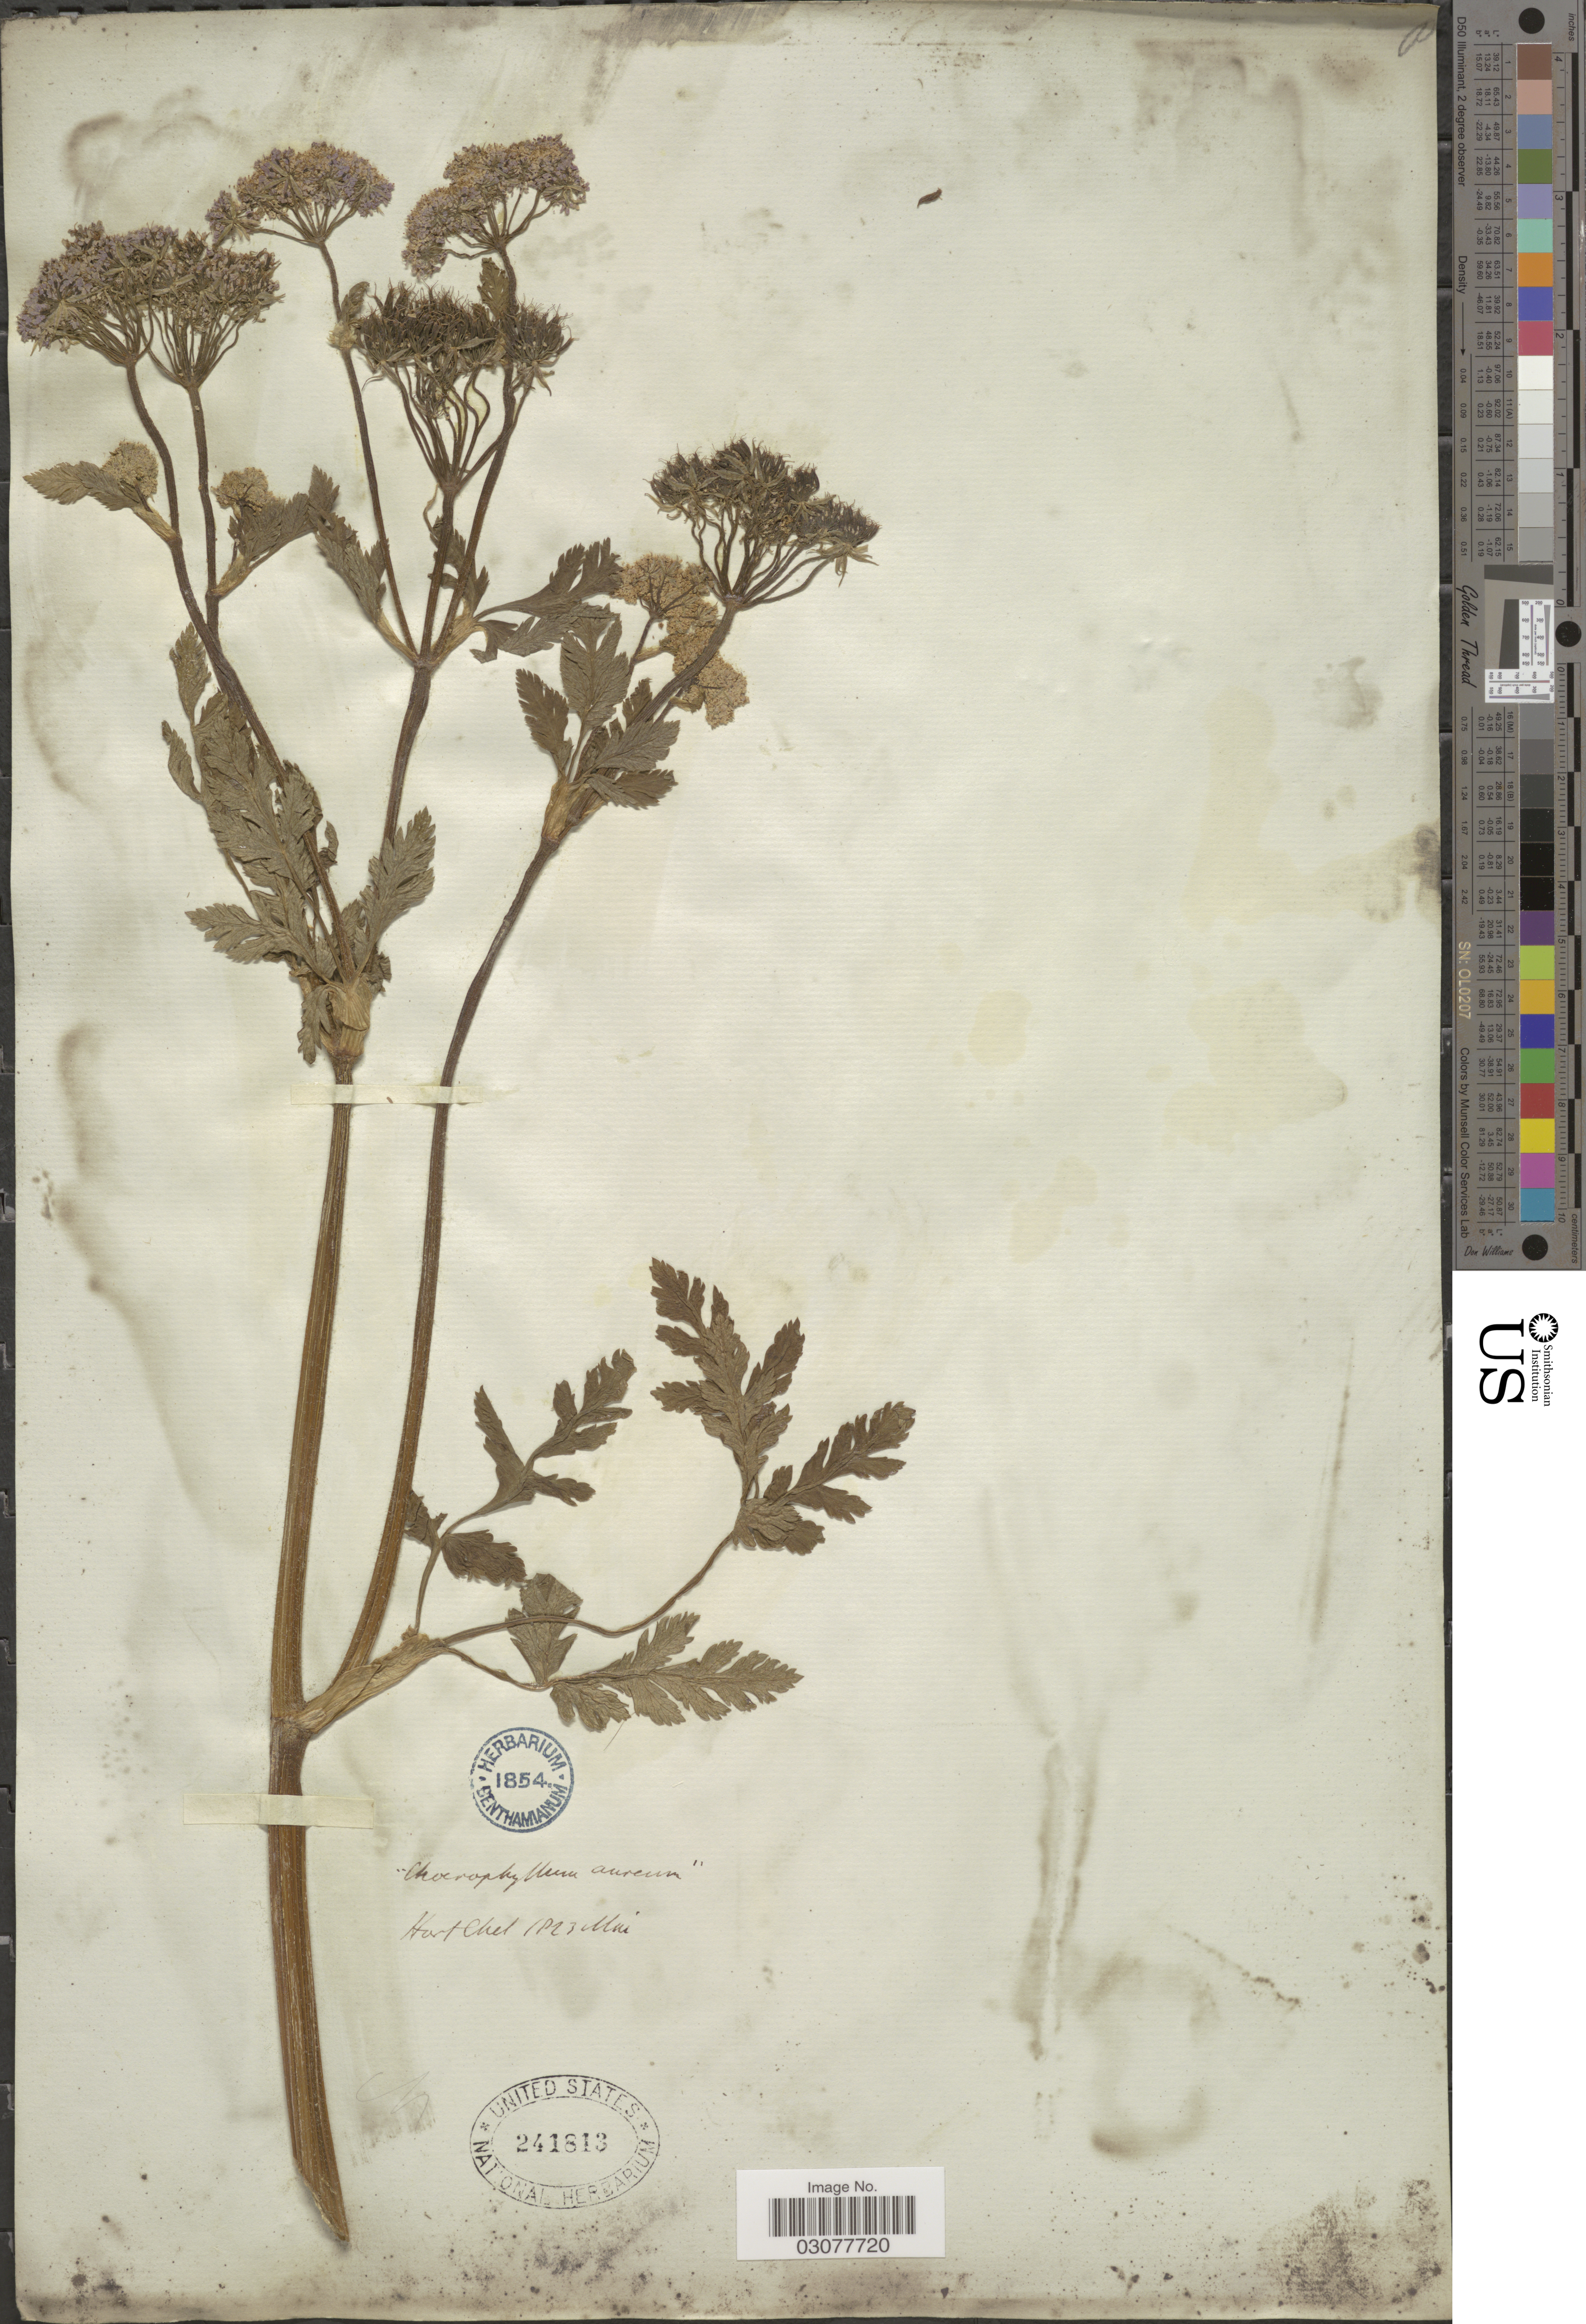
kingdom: Plantae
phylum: Tracheophyta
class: Magnoliopsida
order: Apiales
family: Apiaceae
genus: Chaerophyllum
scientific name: Chaerophyllum aureum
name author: L.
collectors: Hort Chel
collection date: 1823-05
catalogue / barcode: US 241813